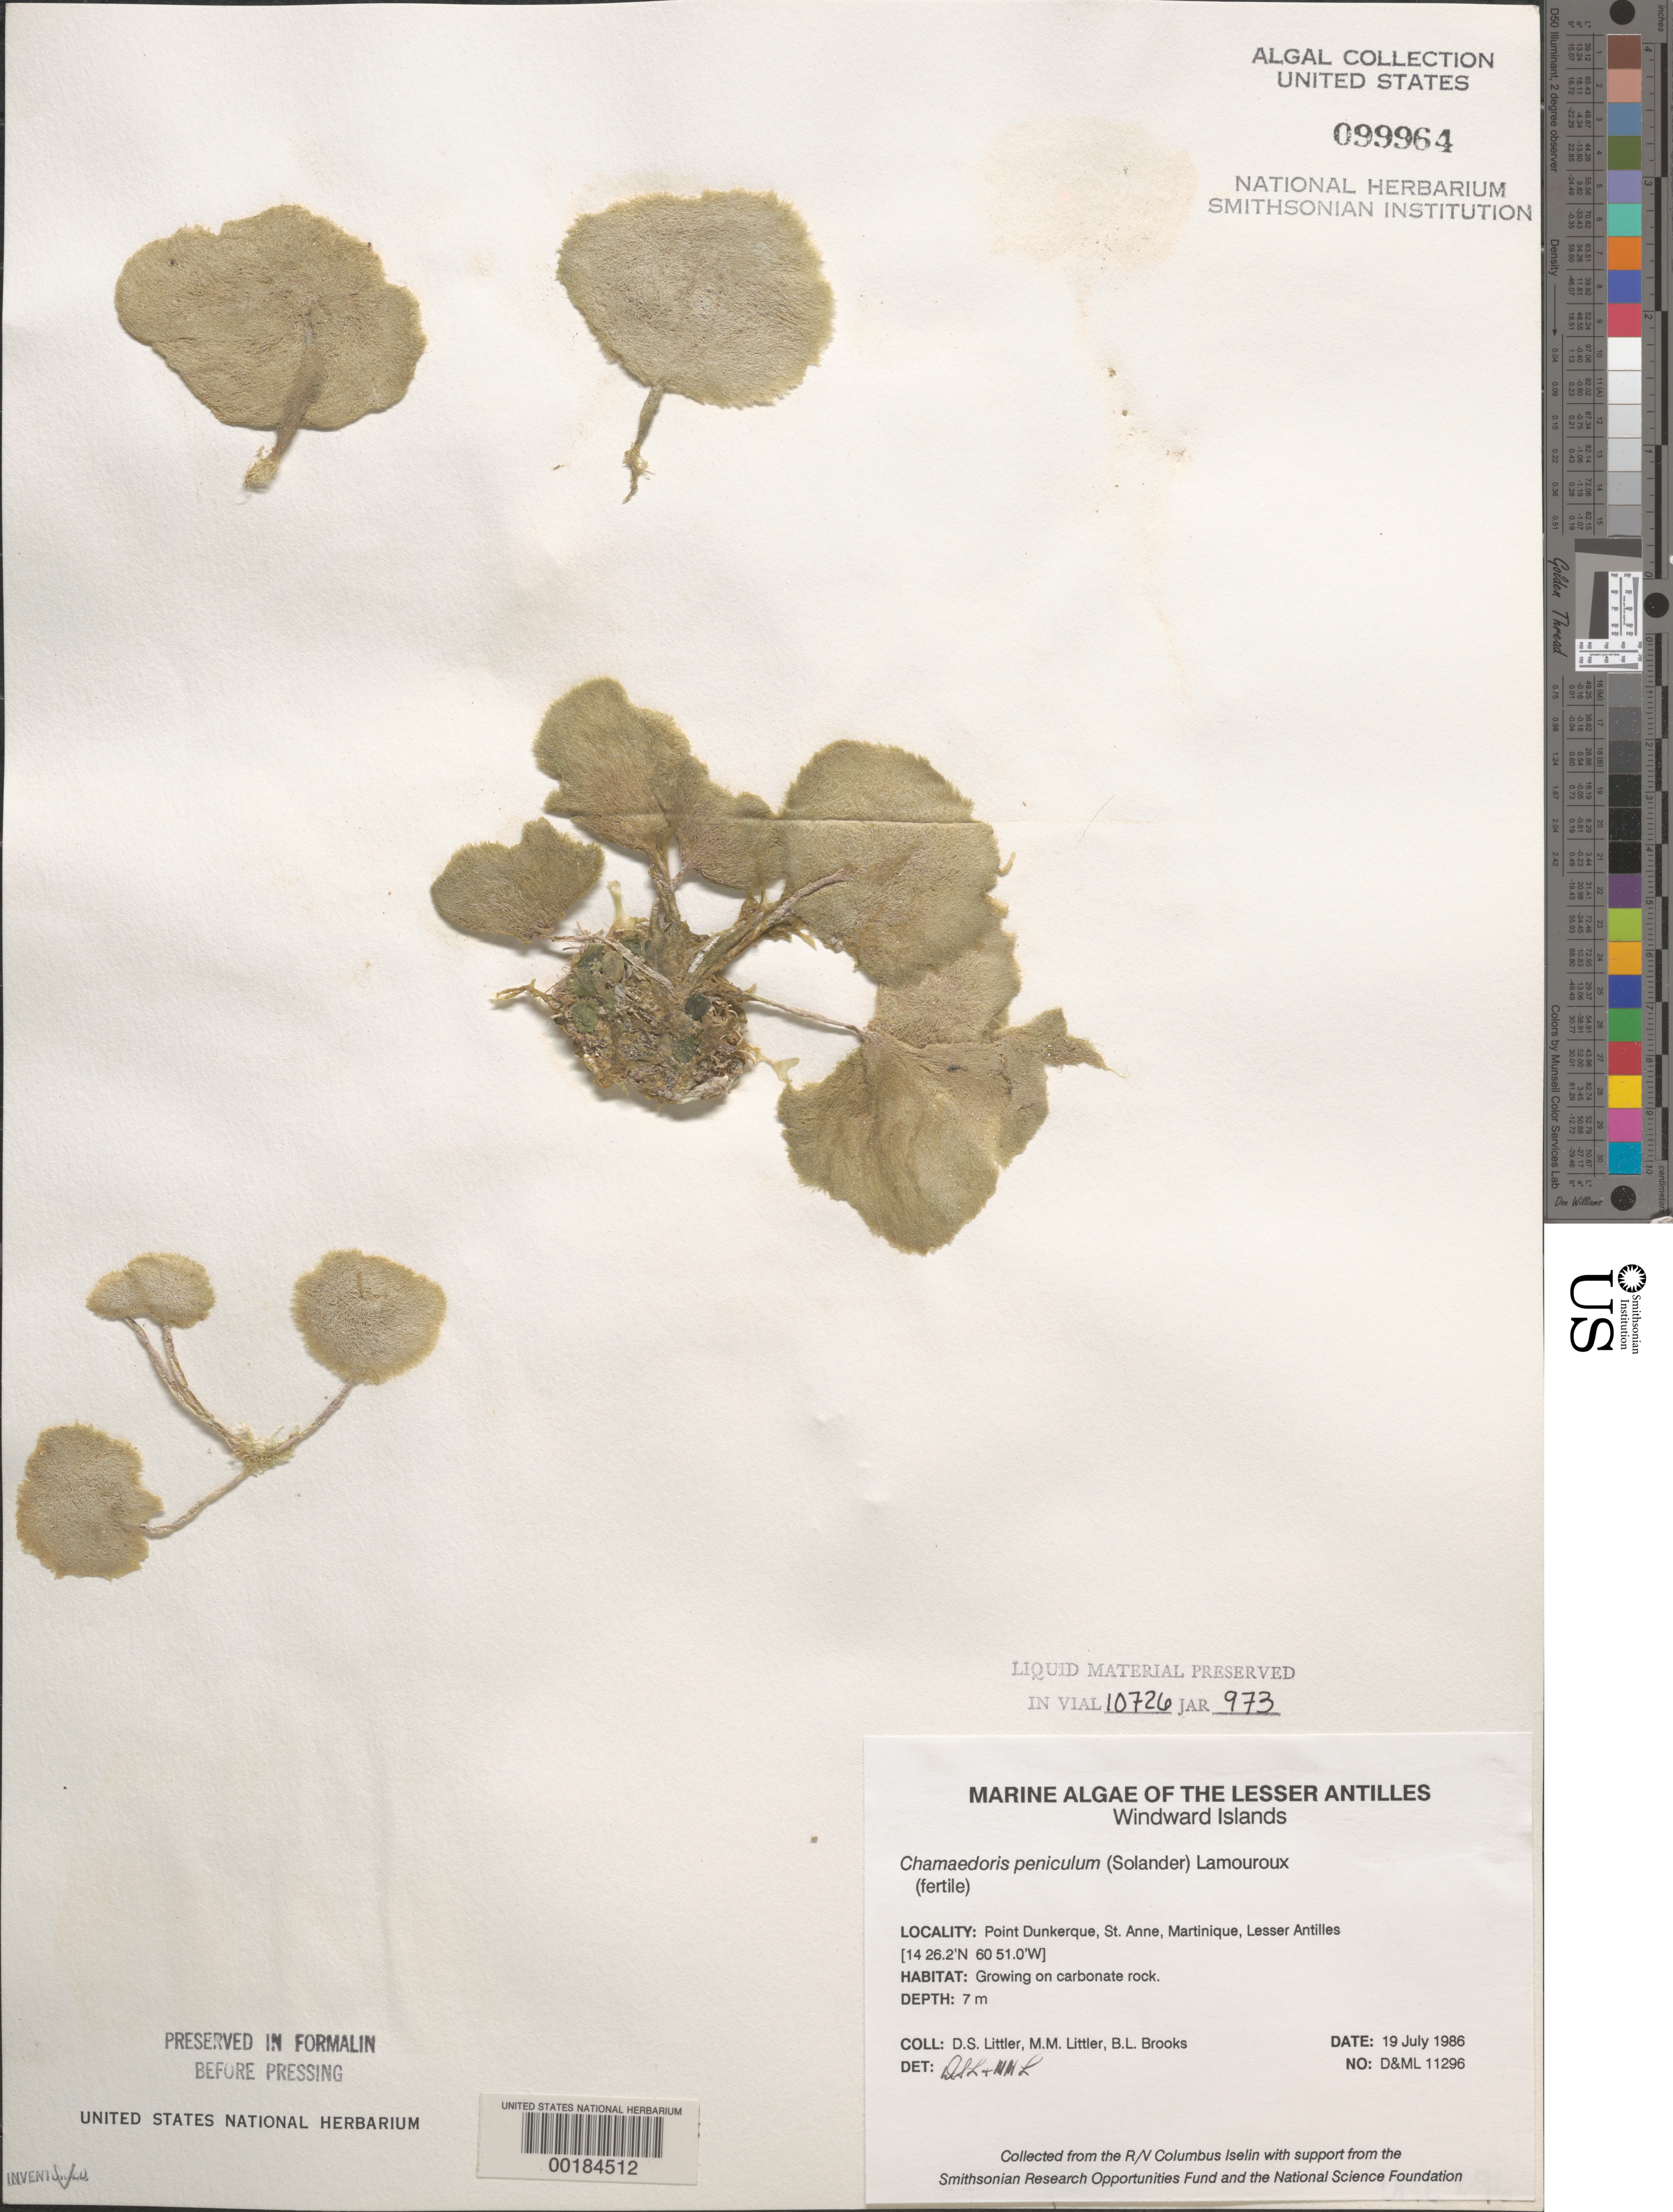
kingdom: Plantae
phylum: Chlorophyta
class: Ulvophyceae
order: Siphonocladales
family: Siphonocladaceae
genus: Chamaedoris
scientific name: Chamaedoris peniculum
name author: (J. Ellis & Sol.) Kuntze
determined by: Littler, D. S.; Littler, M. M.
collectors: D. S. Littler, M. M. Littler & B. Brooks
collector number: D&ML 11296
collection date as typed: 19 Jul 1986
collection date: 1986-07-19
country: Martinique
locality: Pointe Dunkerque, St. Anne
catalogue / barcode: US 99964